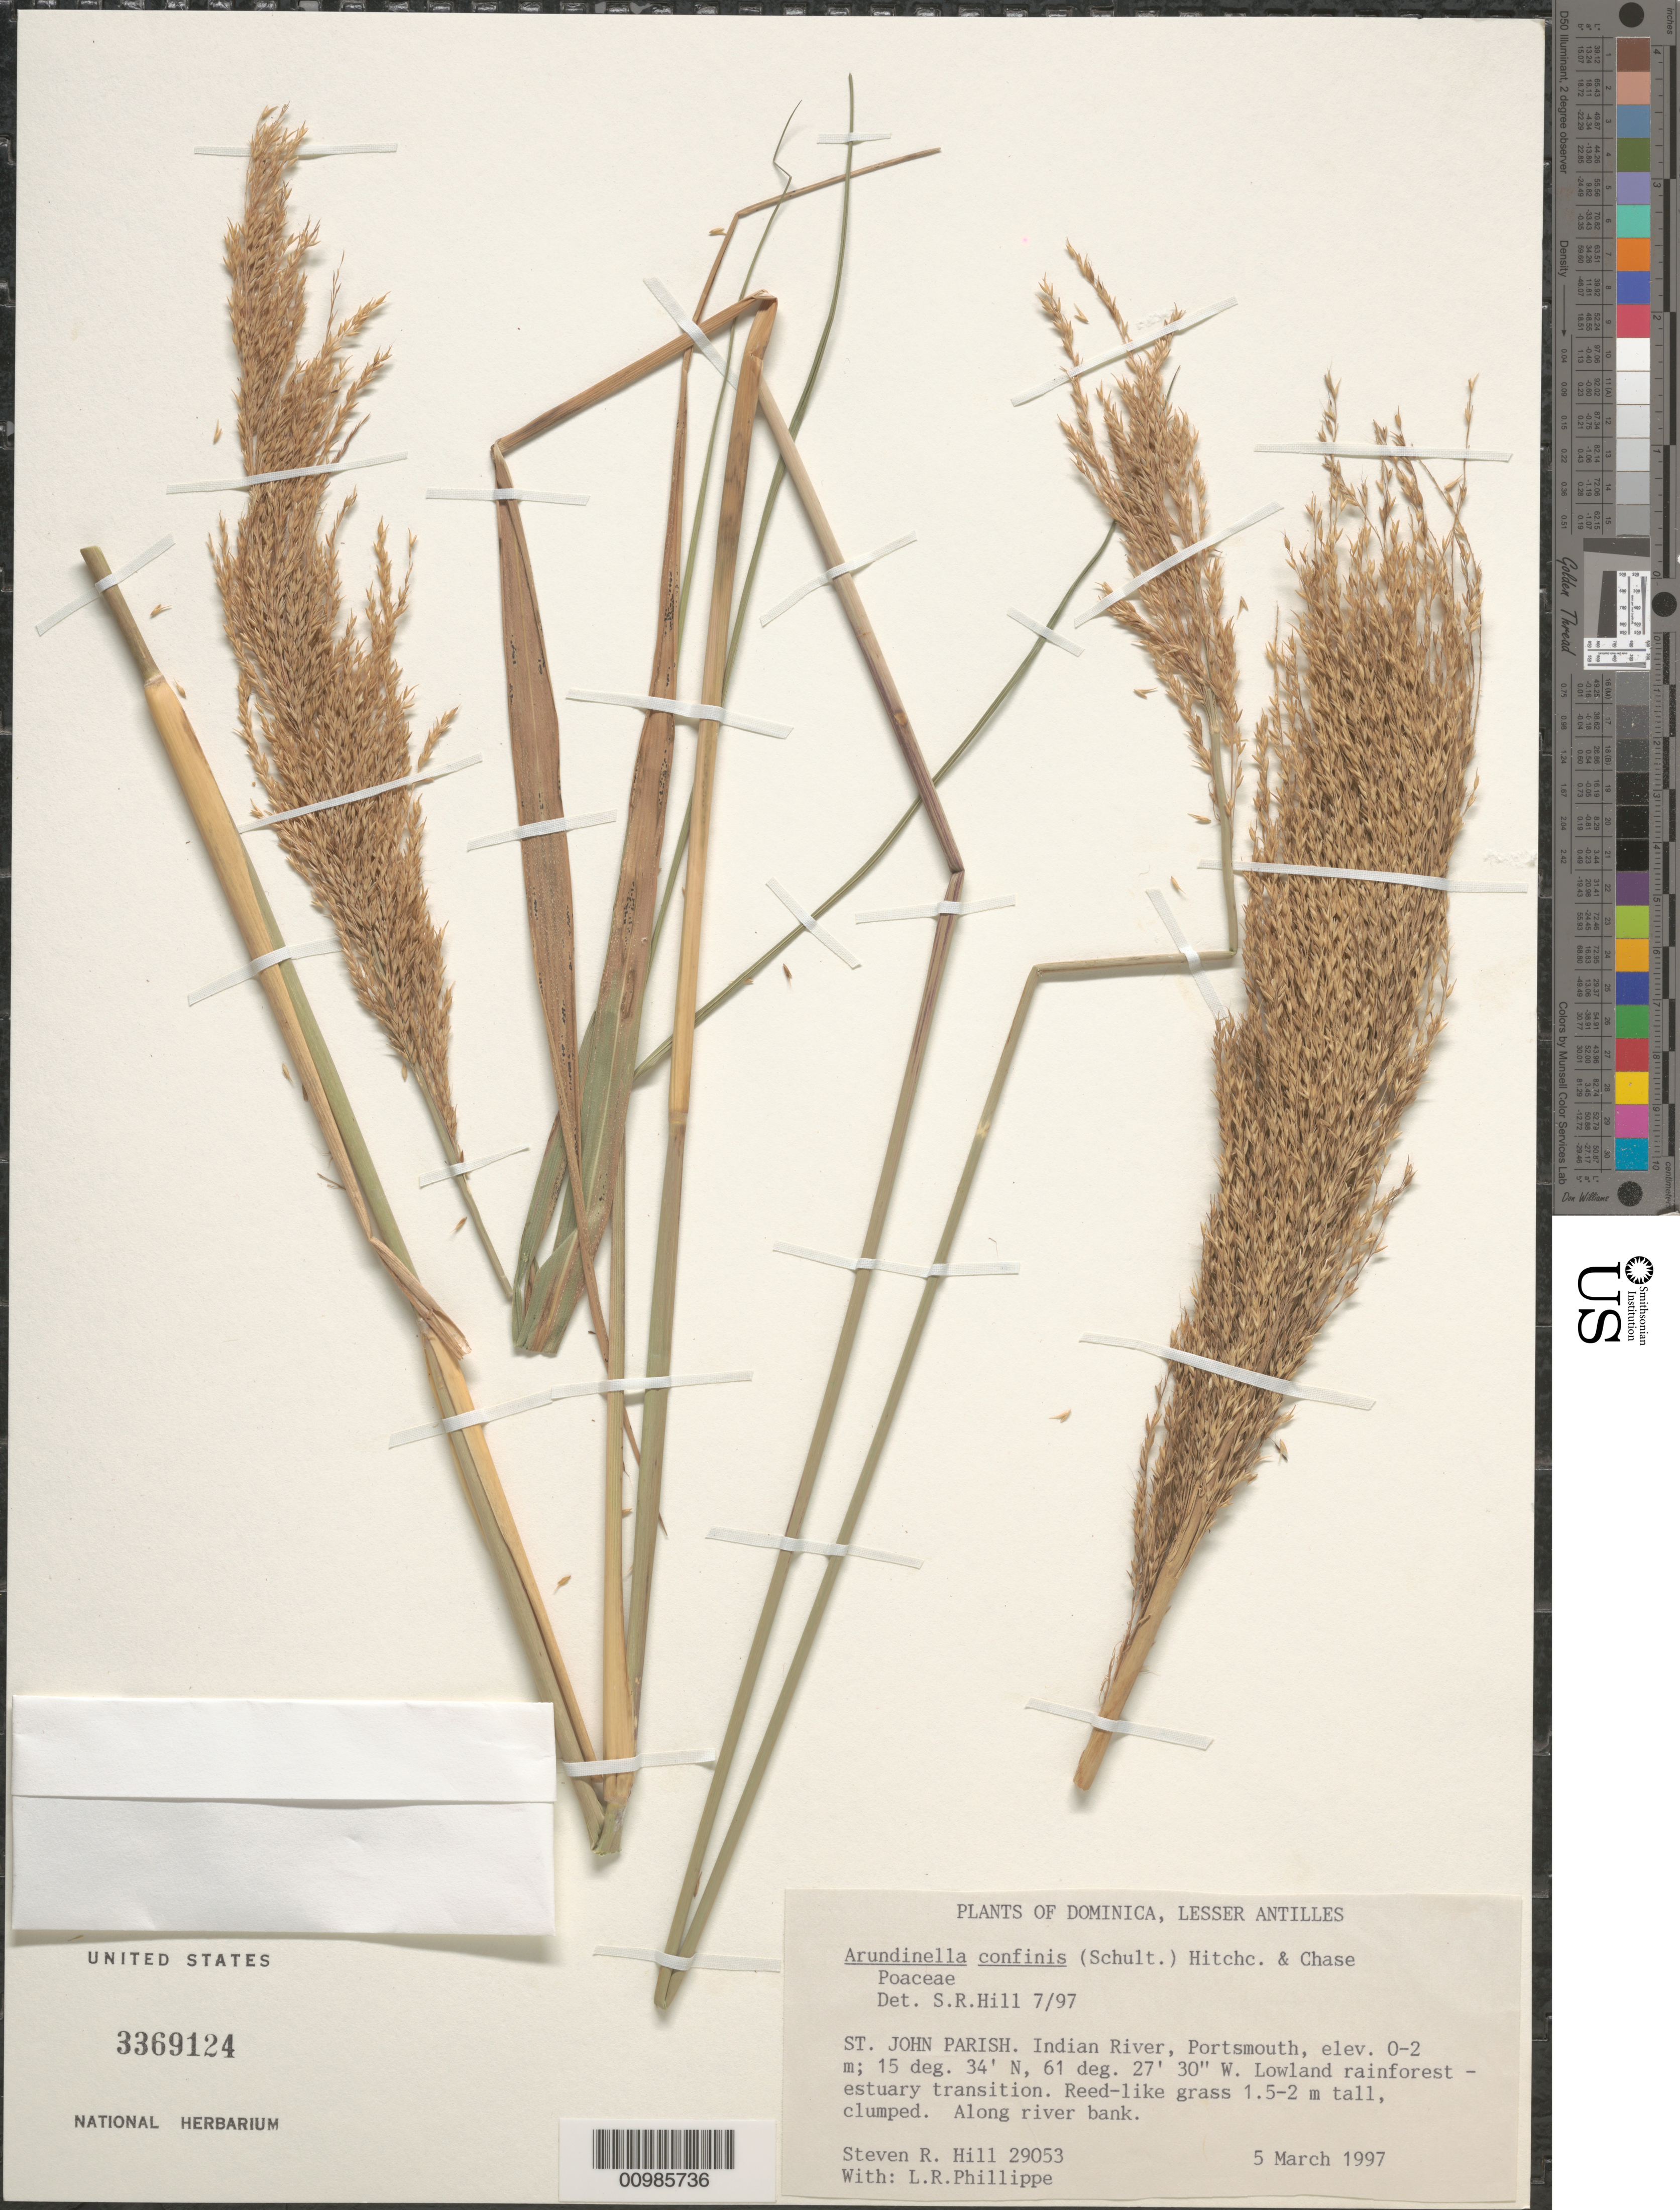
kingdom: Plantae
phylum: Tracheophyta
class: Liliopsida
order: Poales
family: Poaceae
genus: Arundinella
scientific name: Arundinella confinis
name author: (Schult.) Hitchc. & Chase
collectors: L. Phillippe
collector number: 29053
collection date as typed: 05 Mar 1997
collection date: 1997-03-05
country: Dominican Republic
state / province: San Juan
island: Hispaniola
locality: Indian River, Portsmouth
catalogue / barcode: US 3369124